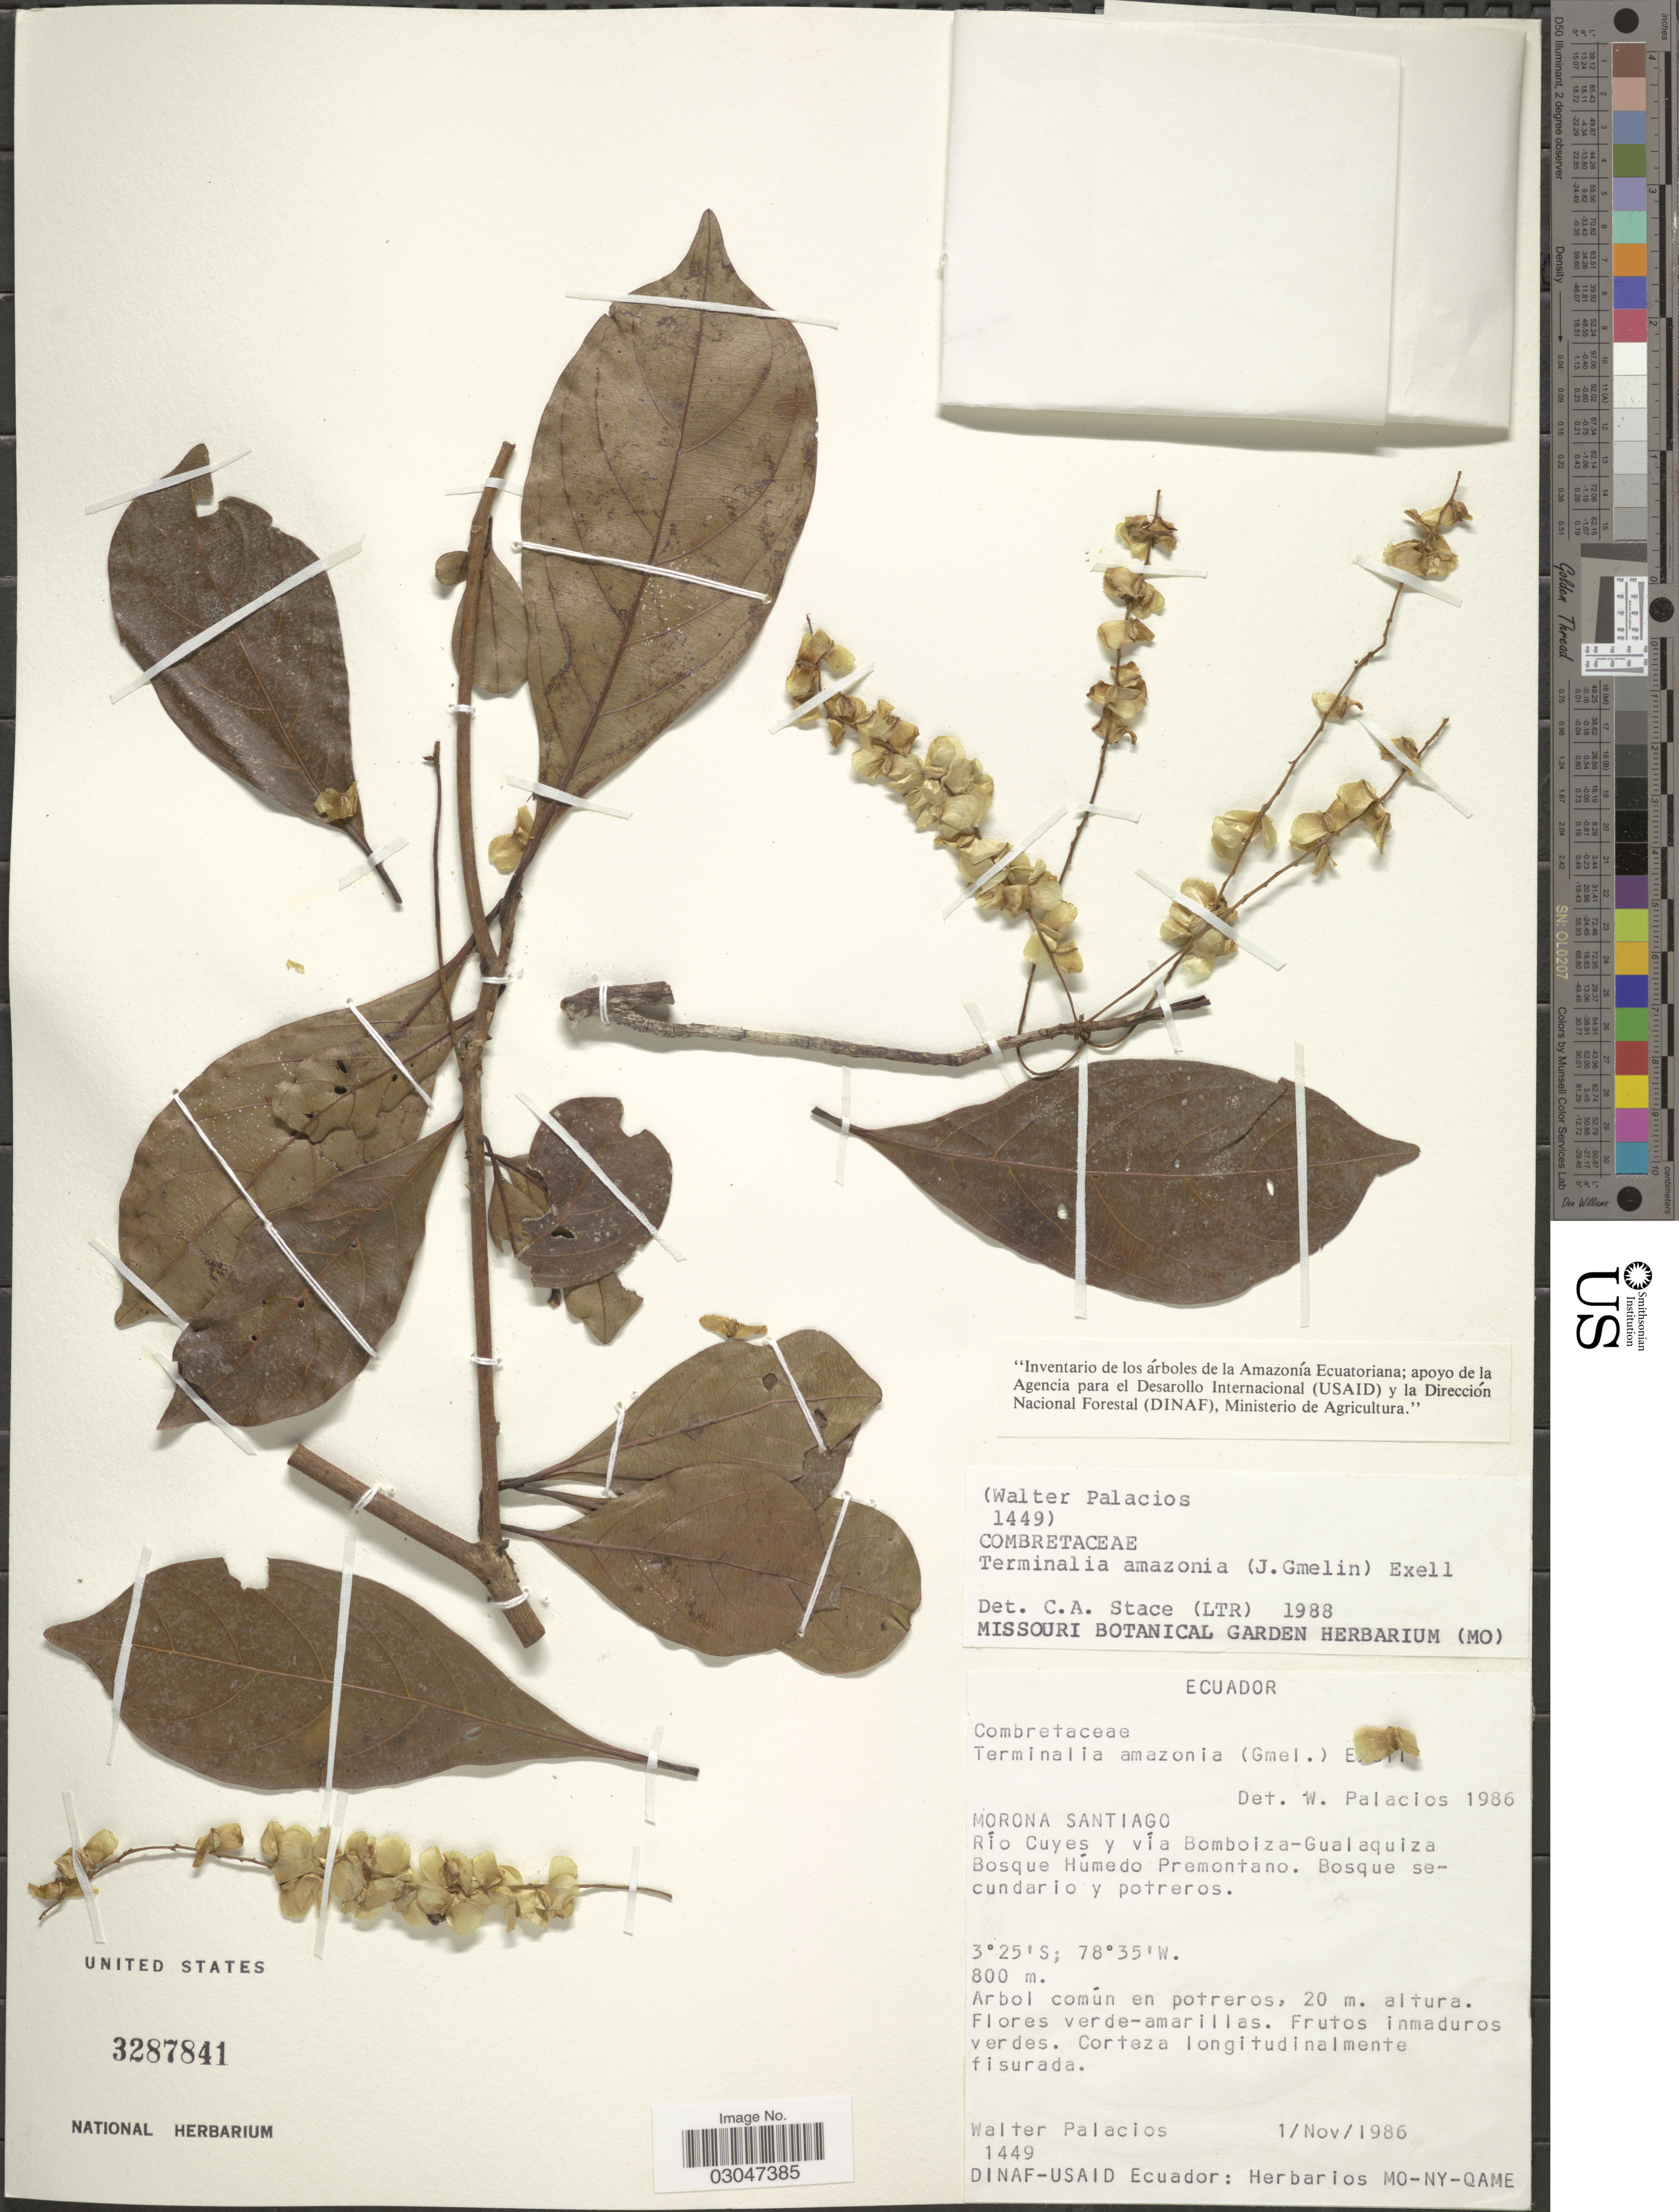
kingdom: Plantae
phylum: Tracheophyta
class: Magnoliopsida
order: Myrtales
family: Combretaceae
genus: Terminalia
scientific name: Terminalia amazonia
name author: (J.F. Gmel.) Exell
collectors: W. Palacios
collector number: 1449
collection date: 1986-11-01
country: Ecuador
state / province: Morona-Santiago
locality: Río Cuyes y vía Bomboiza-Gualaquiza. Bosque Húmedo Premontano. Bosque secundario y potreros.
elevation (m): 800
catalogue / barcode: US 3287841